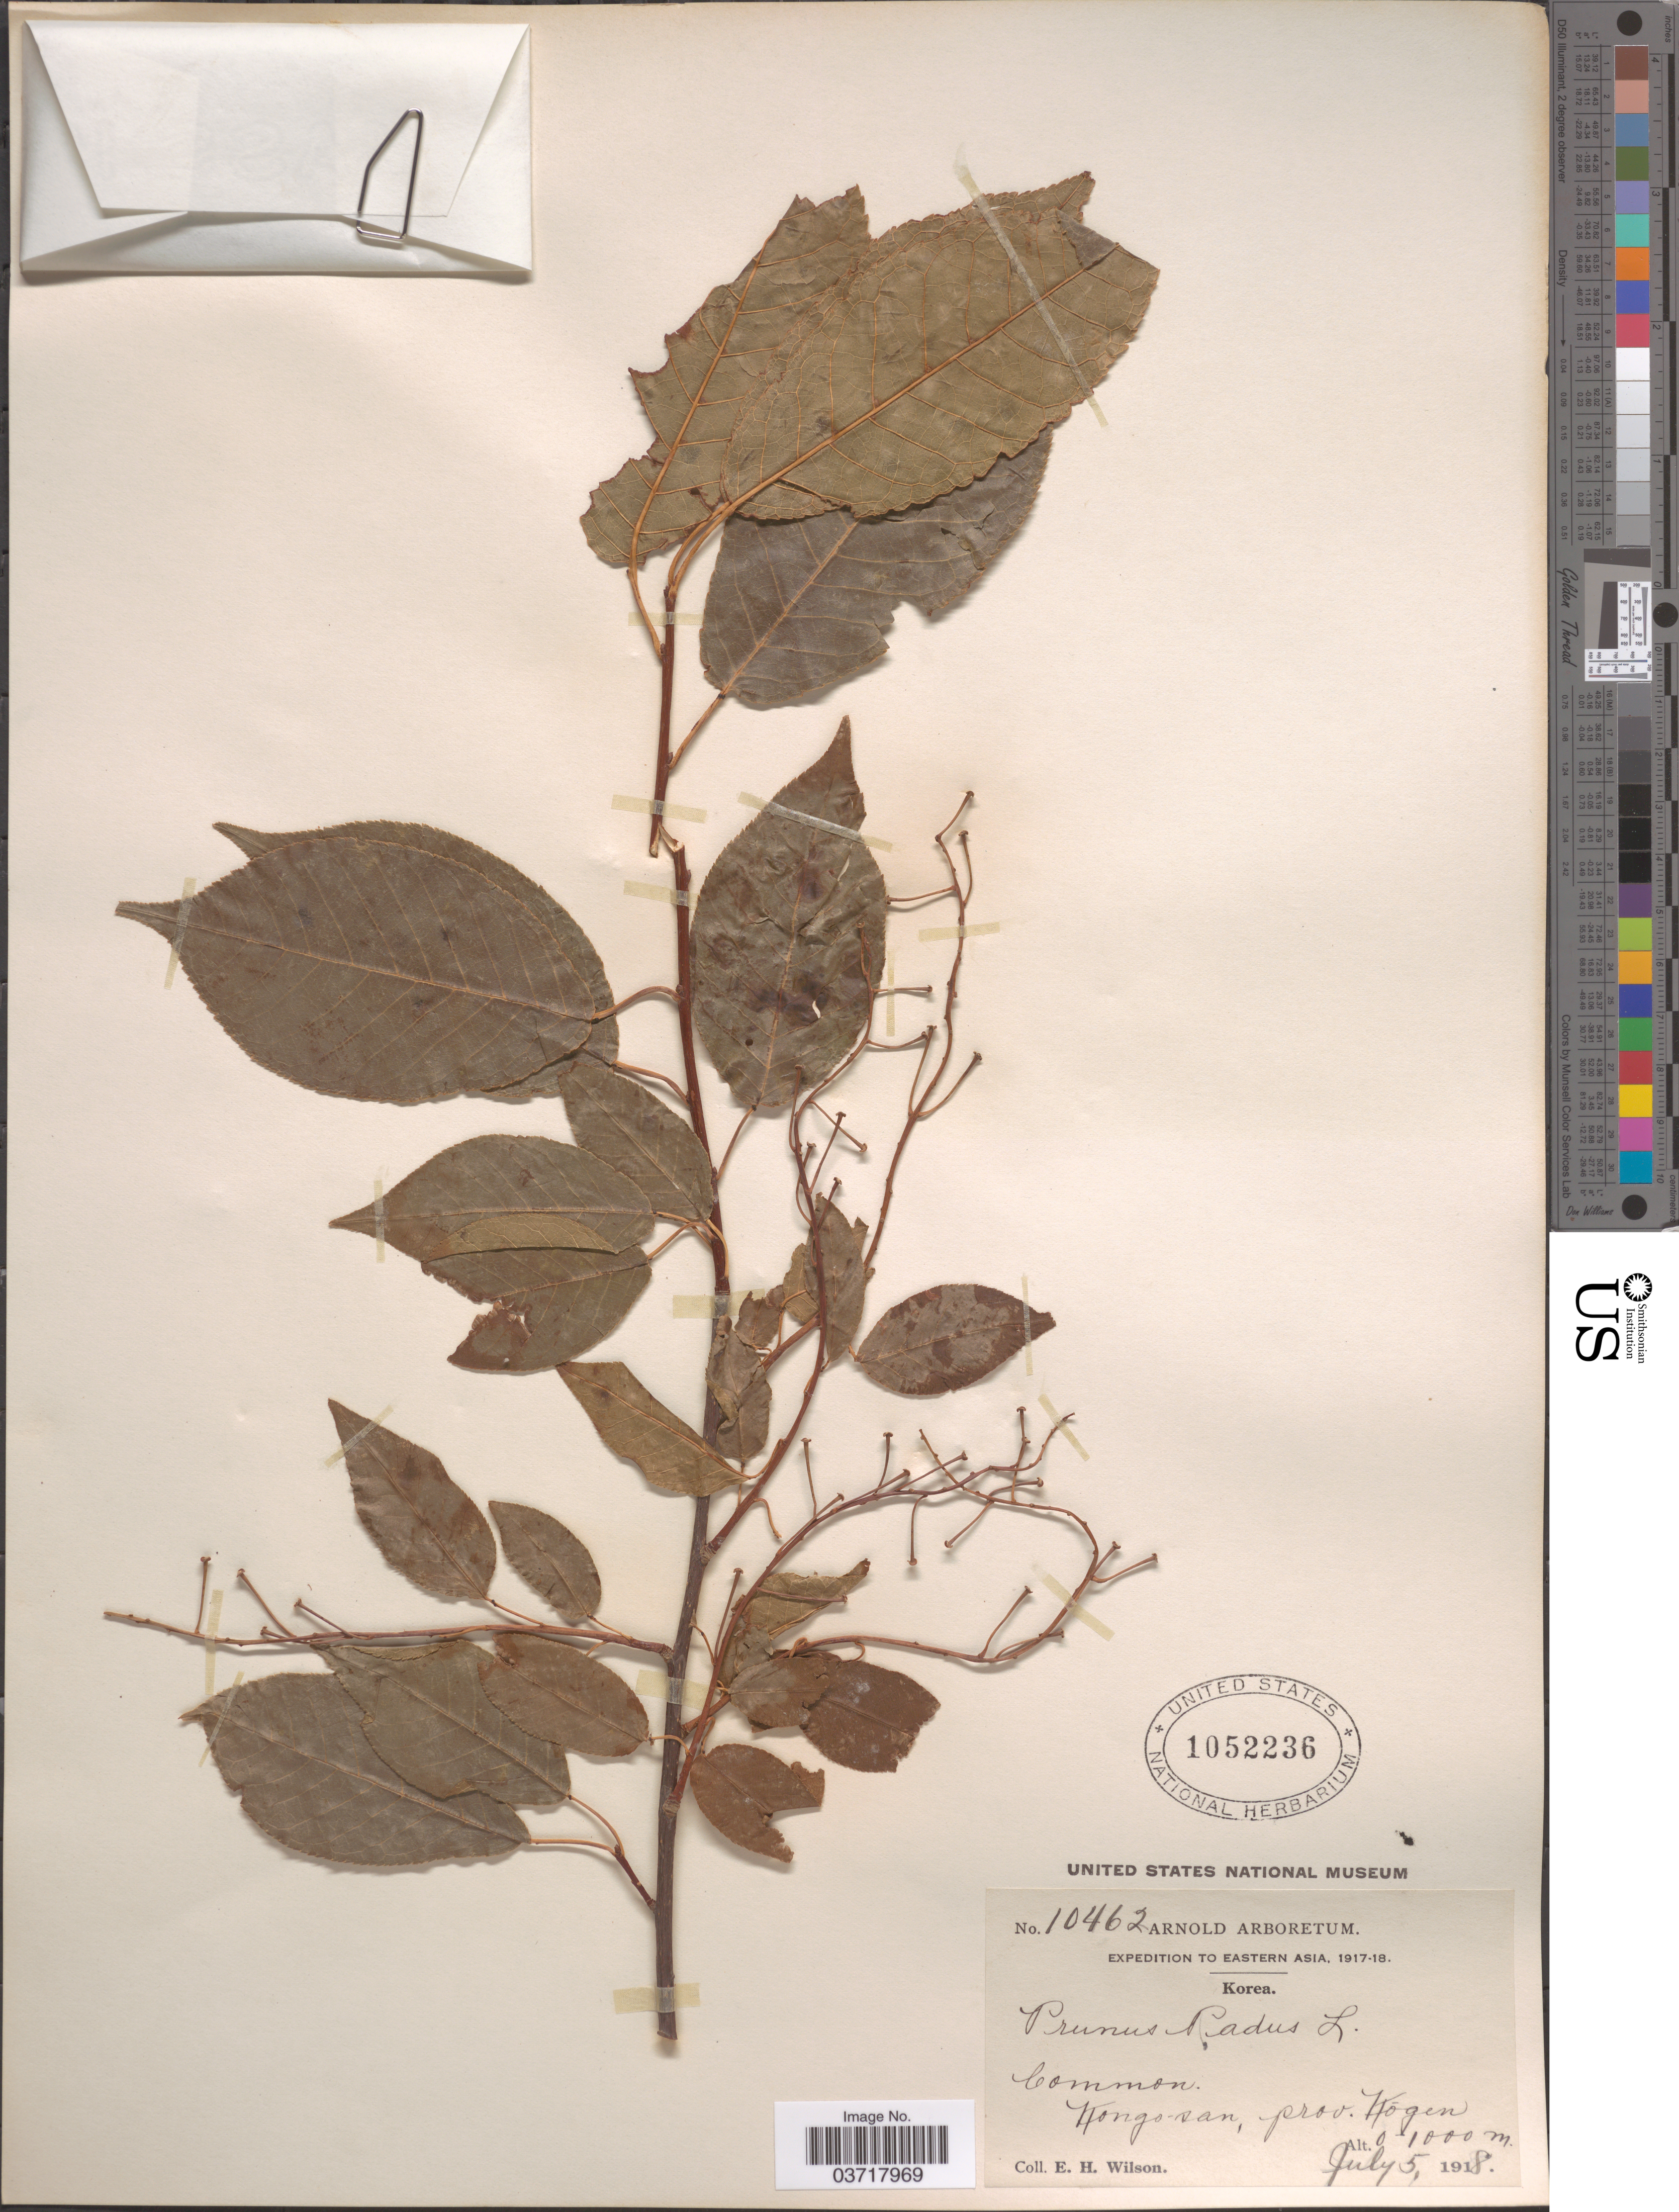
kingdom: Plantae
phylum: Tracheophyta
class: Magnoliopsida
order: Rosales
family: Rosaceae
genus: Prunus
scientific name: Prunus padus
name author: L.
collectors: E. Wilson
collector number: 10462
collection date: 1918-07-05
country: North Korea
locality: Eastern Asia. Kongo-san, prov. Kōgen.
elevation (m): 0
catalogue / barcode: US 1052236